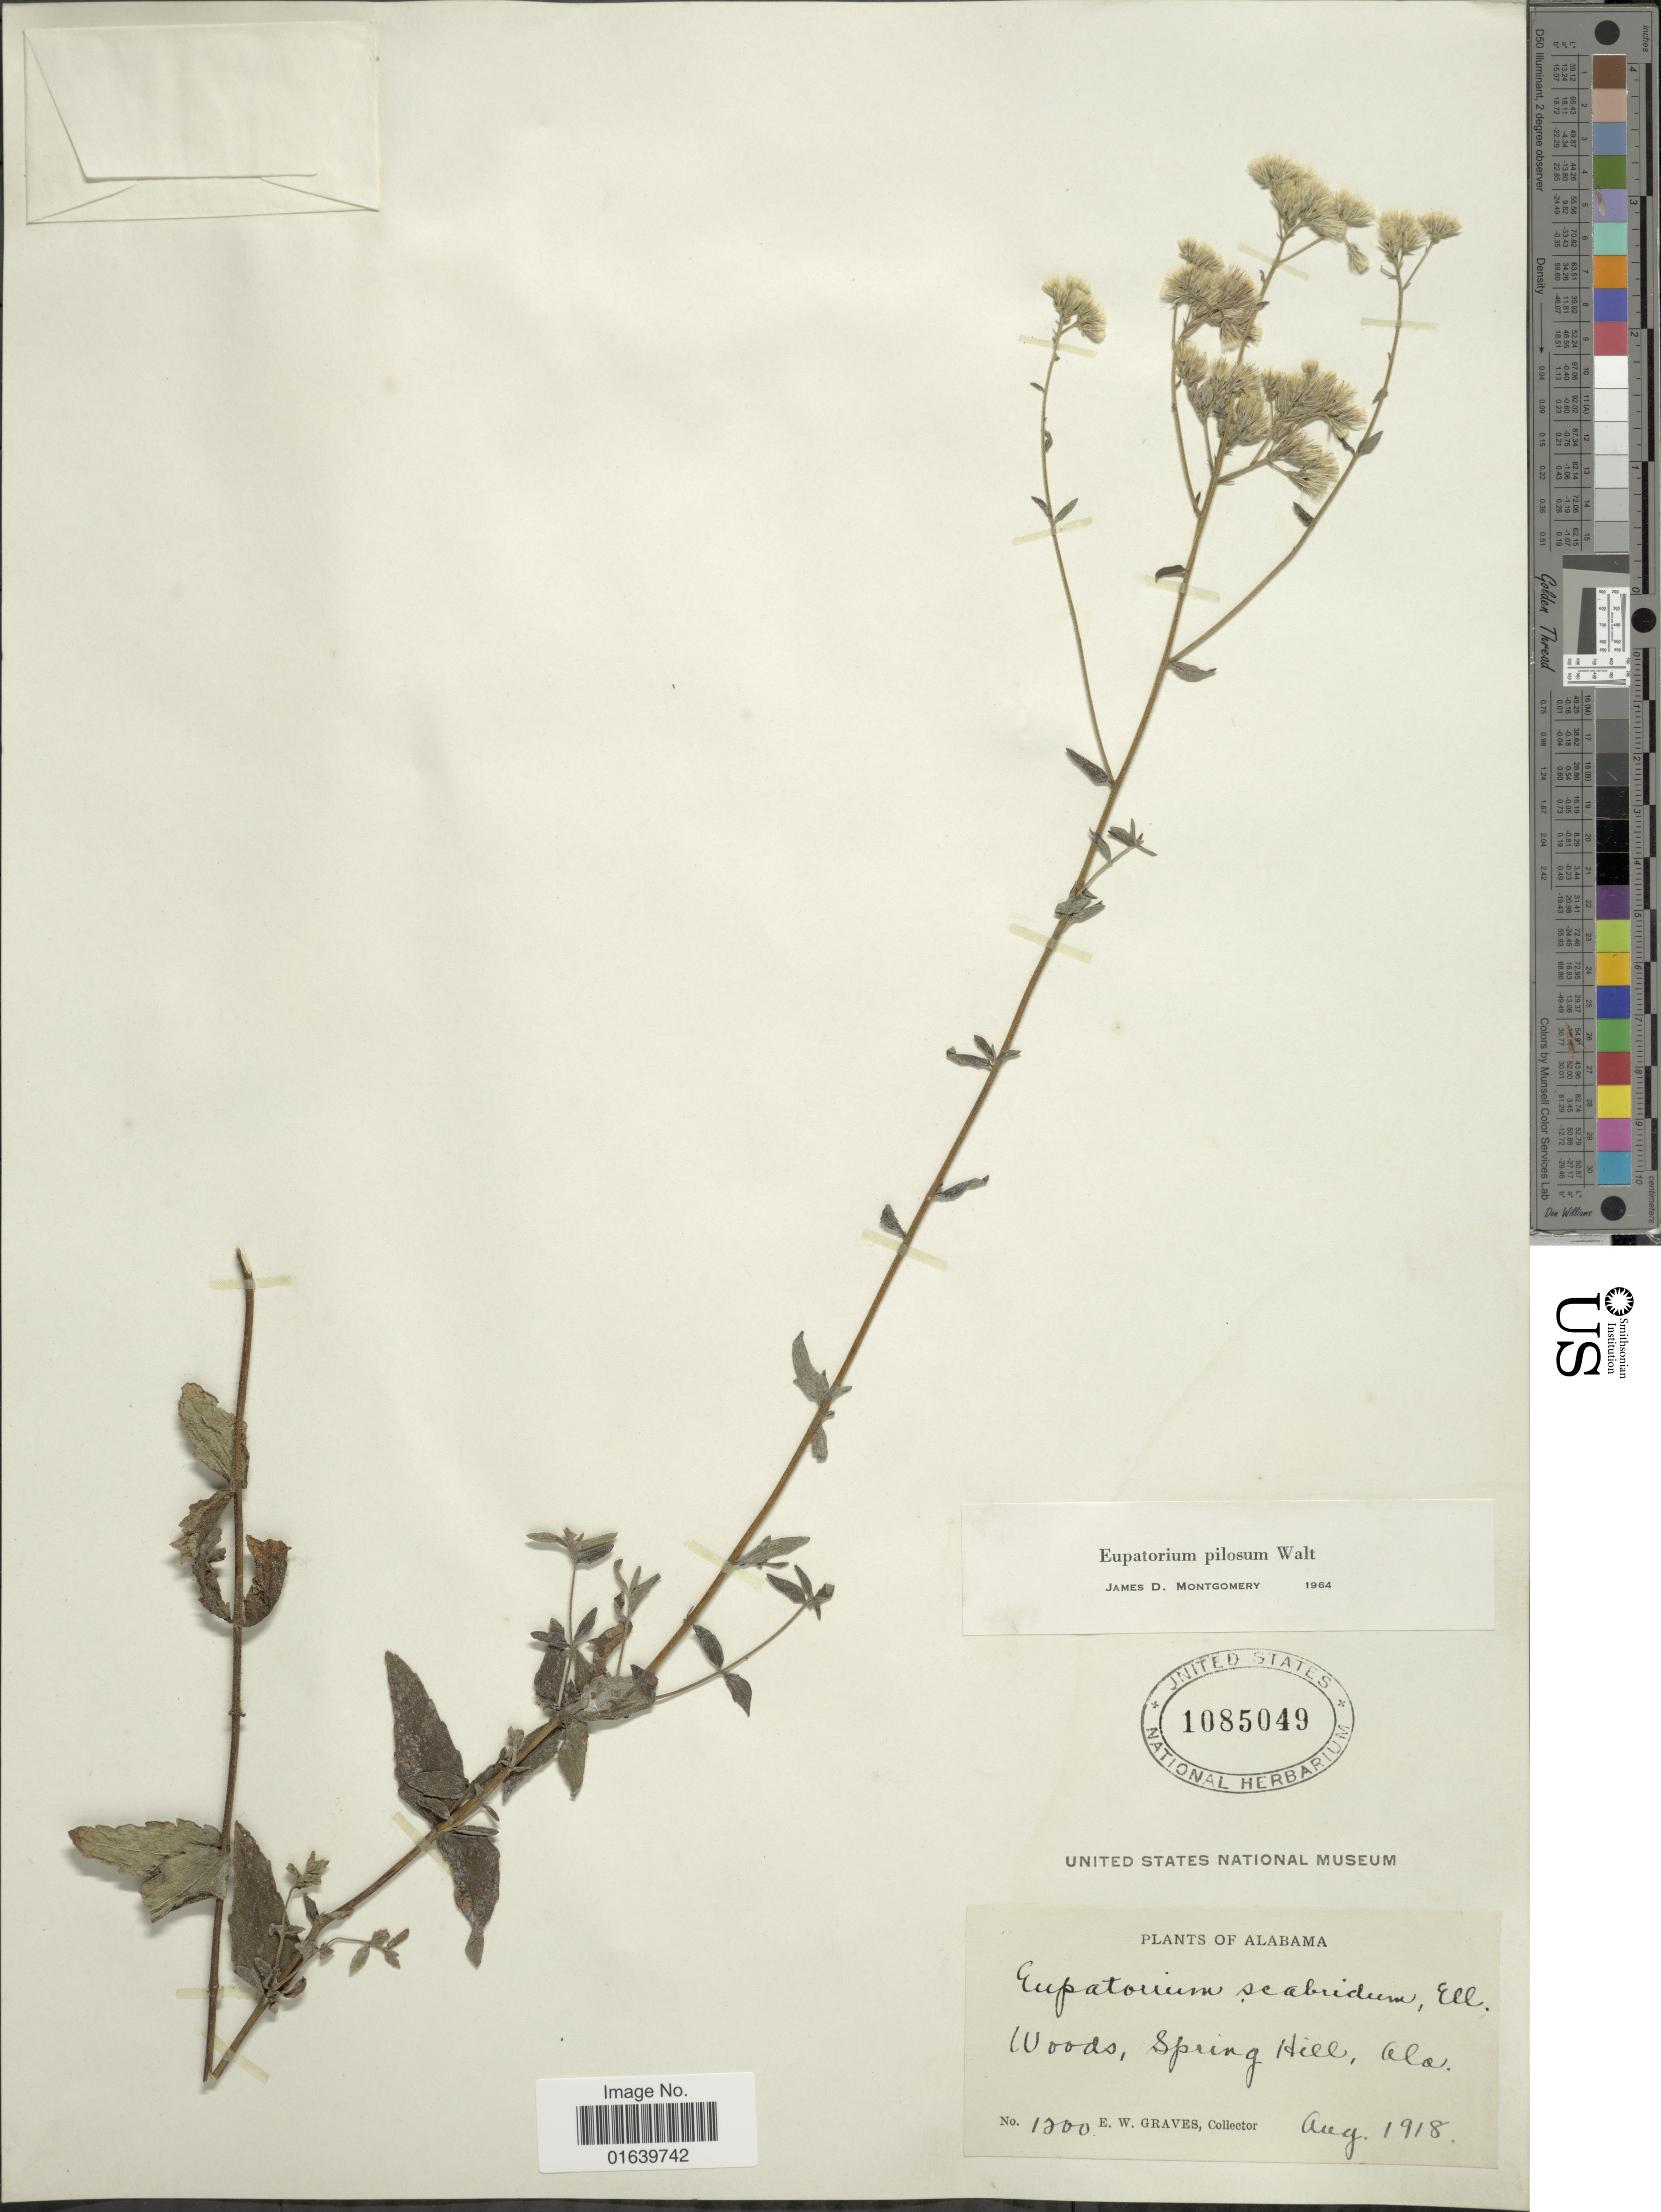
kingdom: Plantae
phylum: Tracheophyta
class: Magnoliopsida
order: Asterales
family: Asteraceae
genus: Eupatorium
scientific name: Eupatorium pilosum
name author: Walter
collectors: E. Graves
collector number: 1200*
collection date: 1918-08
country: United States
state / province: Alabama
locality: Woods, Spring Hill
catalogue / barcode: US 1085049